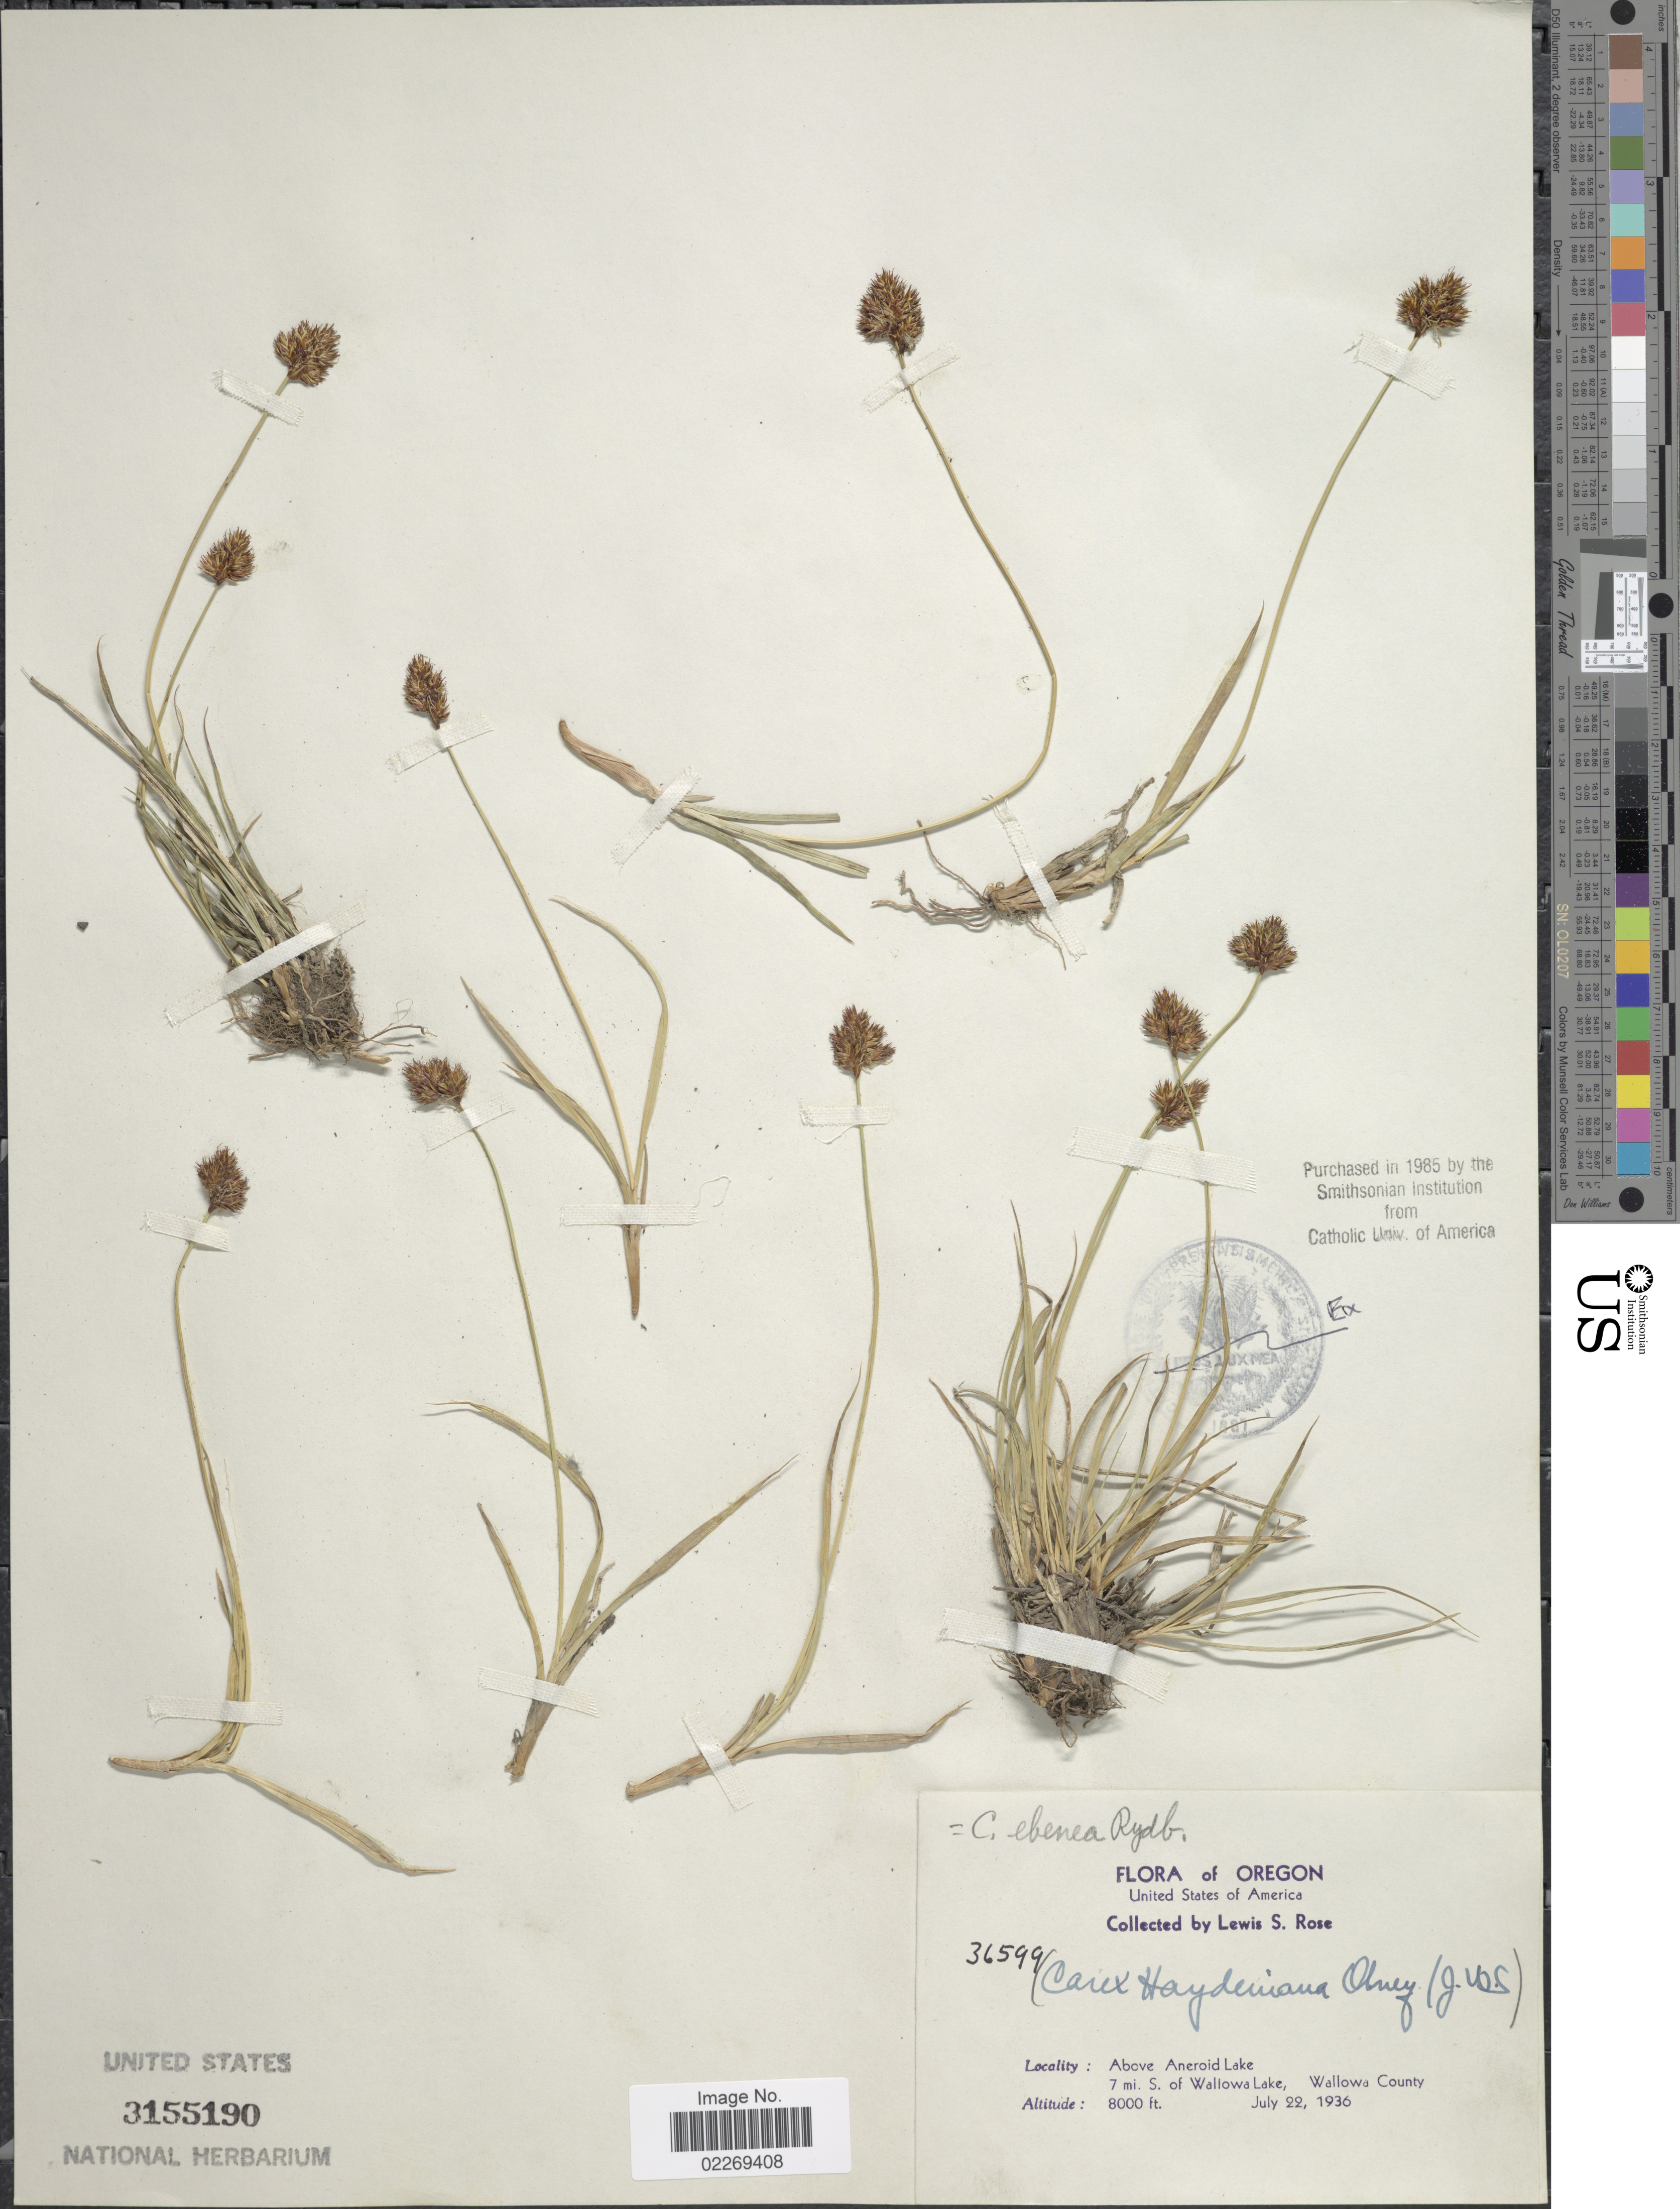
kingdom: Plantae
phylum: Tracheophyta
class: Liliopsida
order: Poales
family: Cyperaceae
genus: Carex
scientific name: Carex ebenea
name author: Rydb.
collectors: L. S. Rose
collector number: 36599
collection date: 1936-07-22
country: United States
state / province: Oregon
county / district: Wallowa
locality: Above Aneroid Lake. 7 mi. S. of Wallowa Lake, Wallowa County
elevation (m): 2438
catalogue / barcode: US 3155190